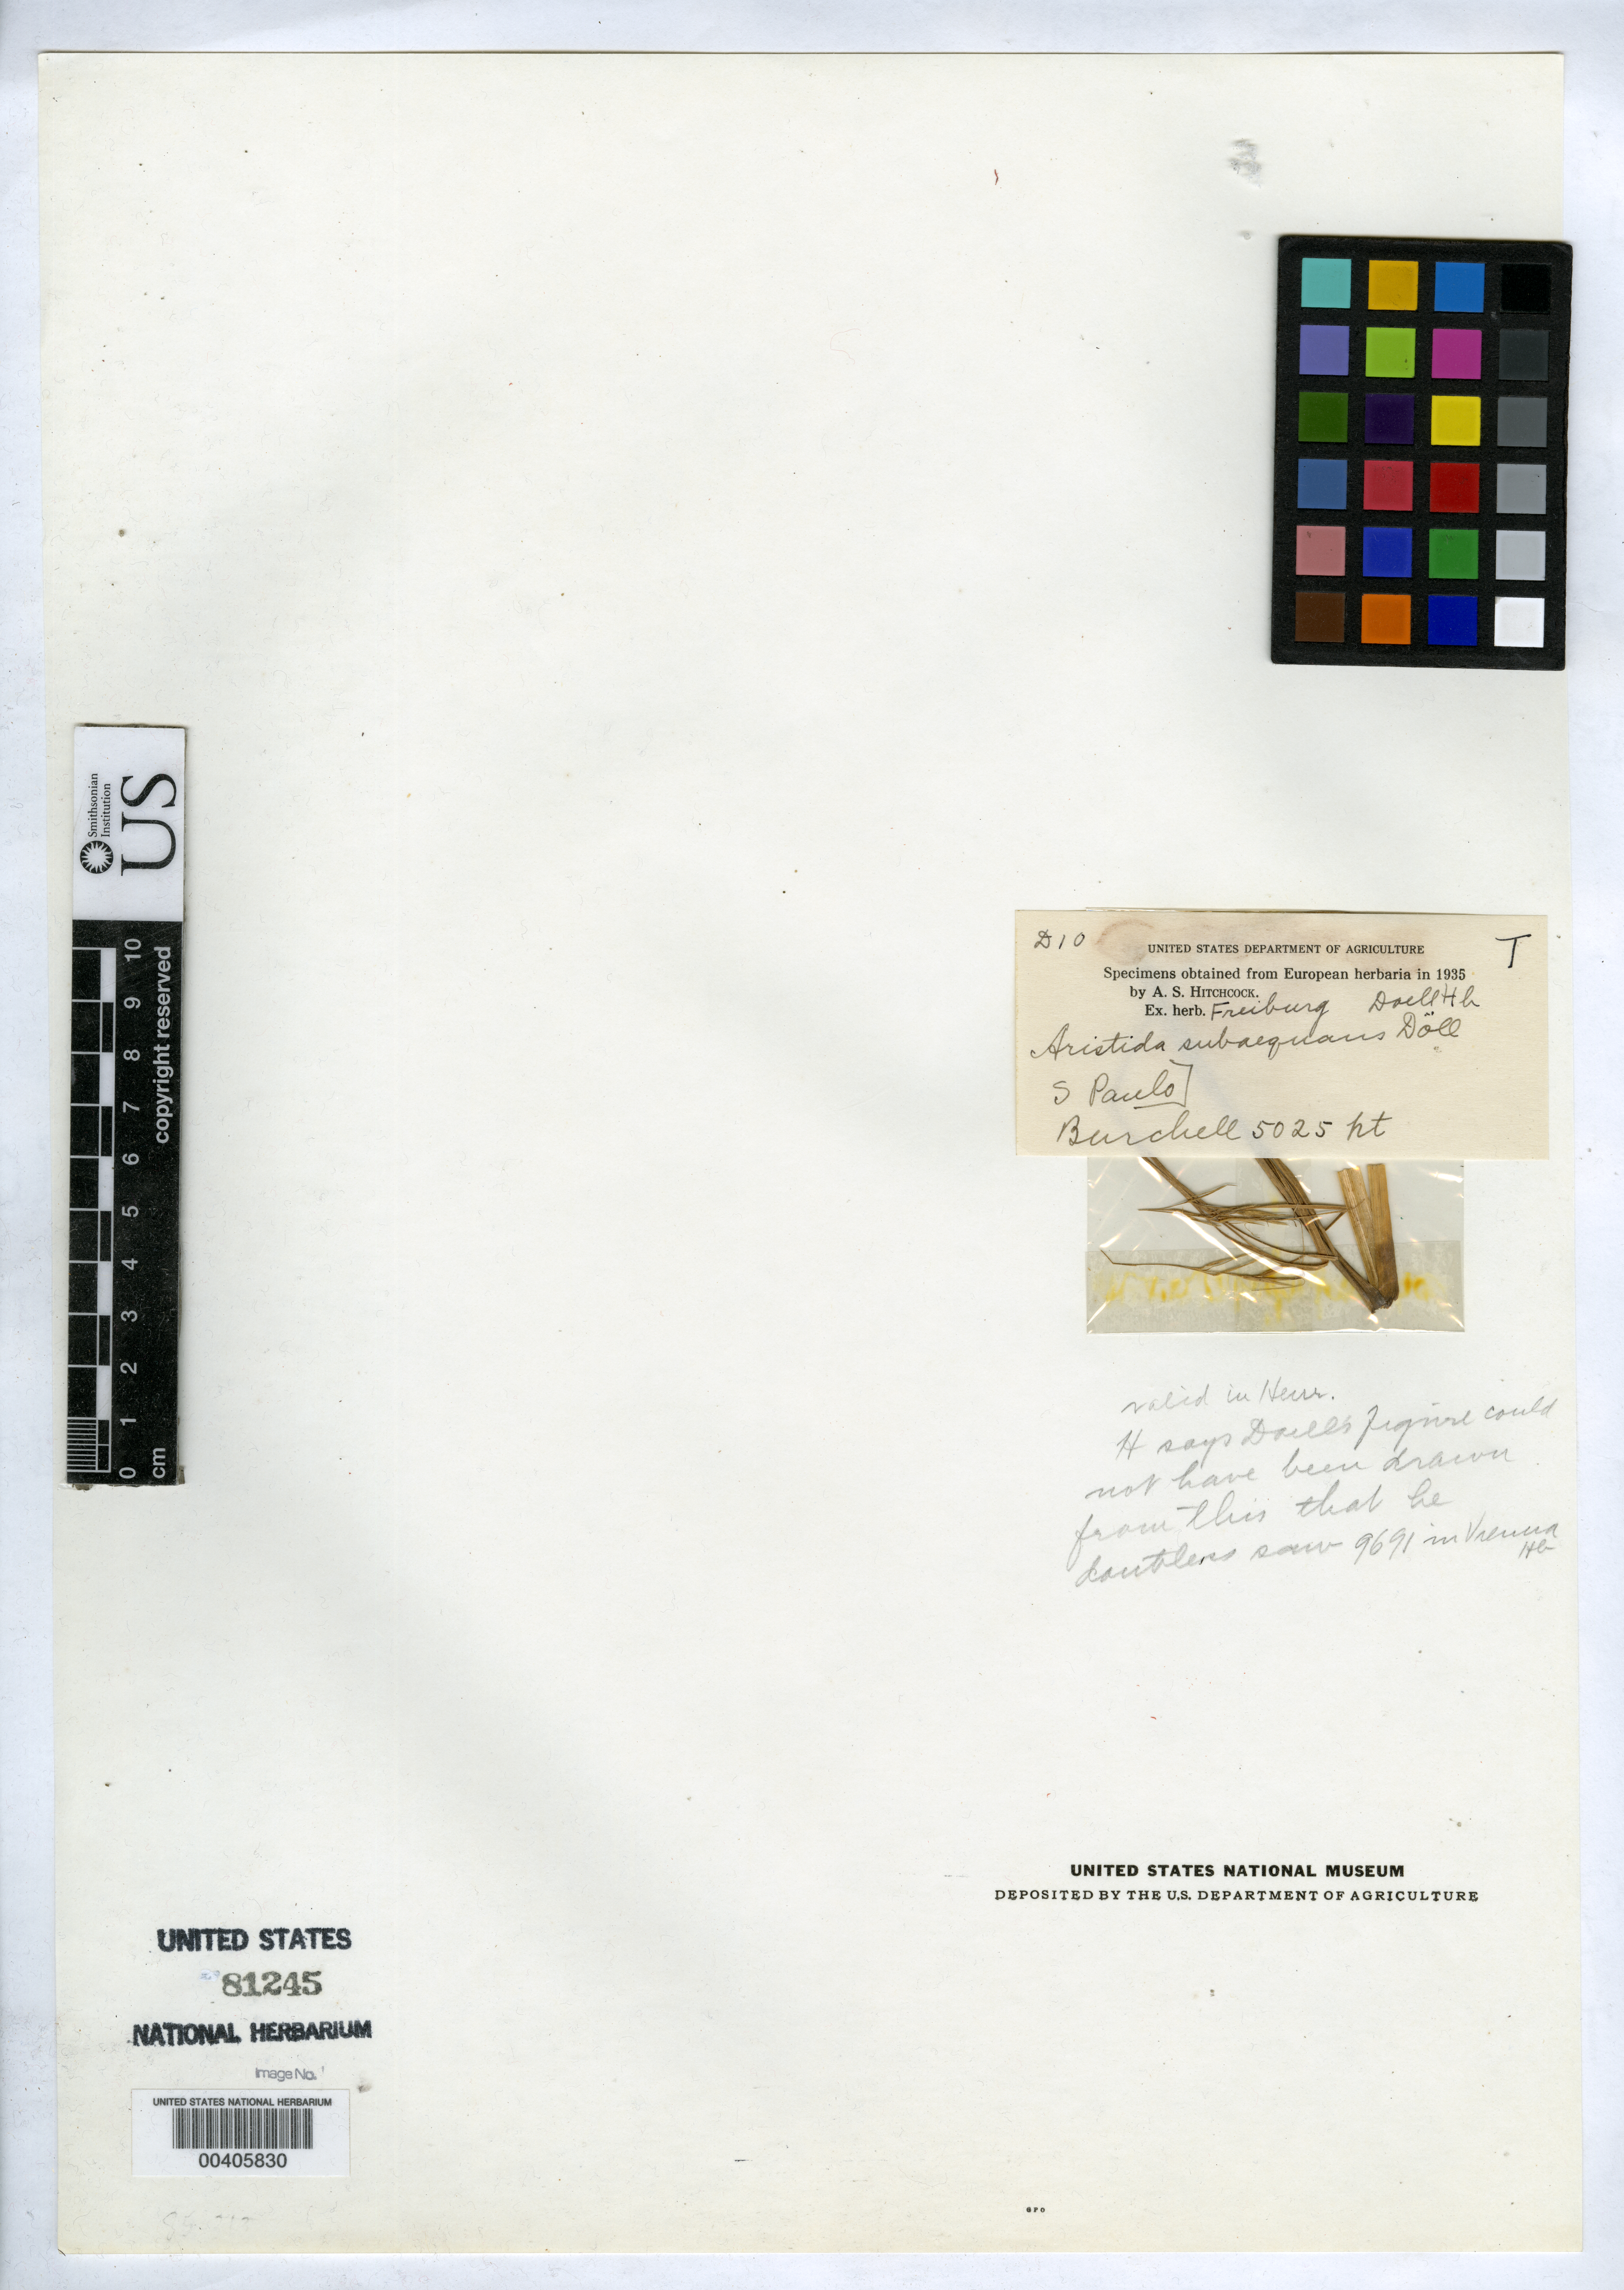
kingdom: Plantae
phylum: Tracheophyta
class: Liliopsida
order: Poales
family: Poaceae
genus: Aristida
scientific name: Aristida subaequans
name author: Döll in Mart.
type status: Type Fragment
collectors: W. J. Burchell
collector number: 5025 p.p.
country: Brazil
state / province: São Paulo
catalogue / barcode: US 81245